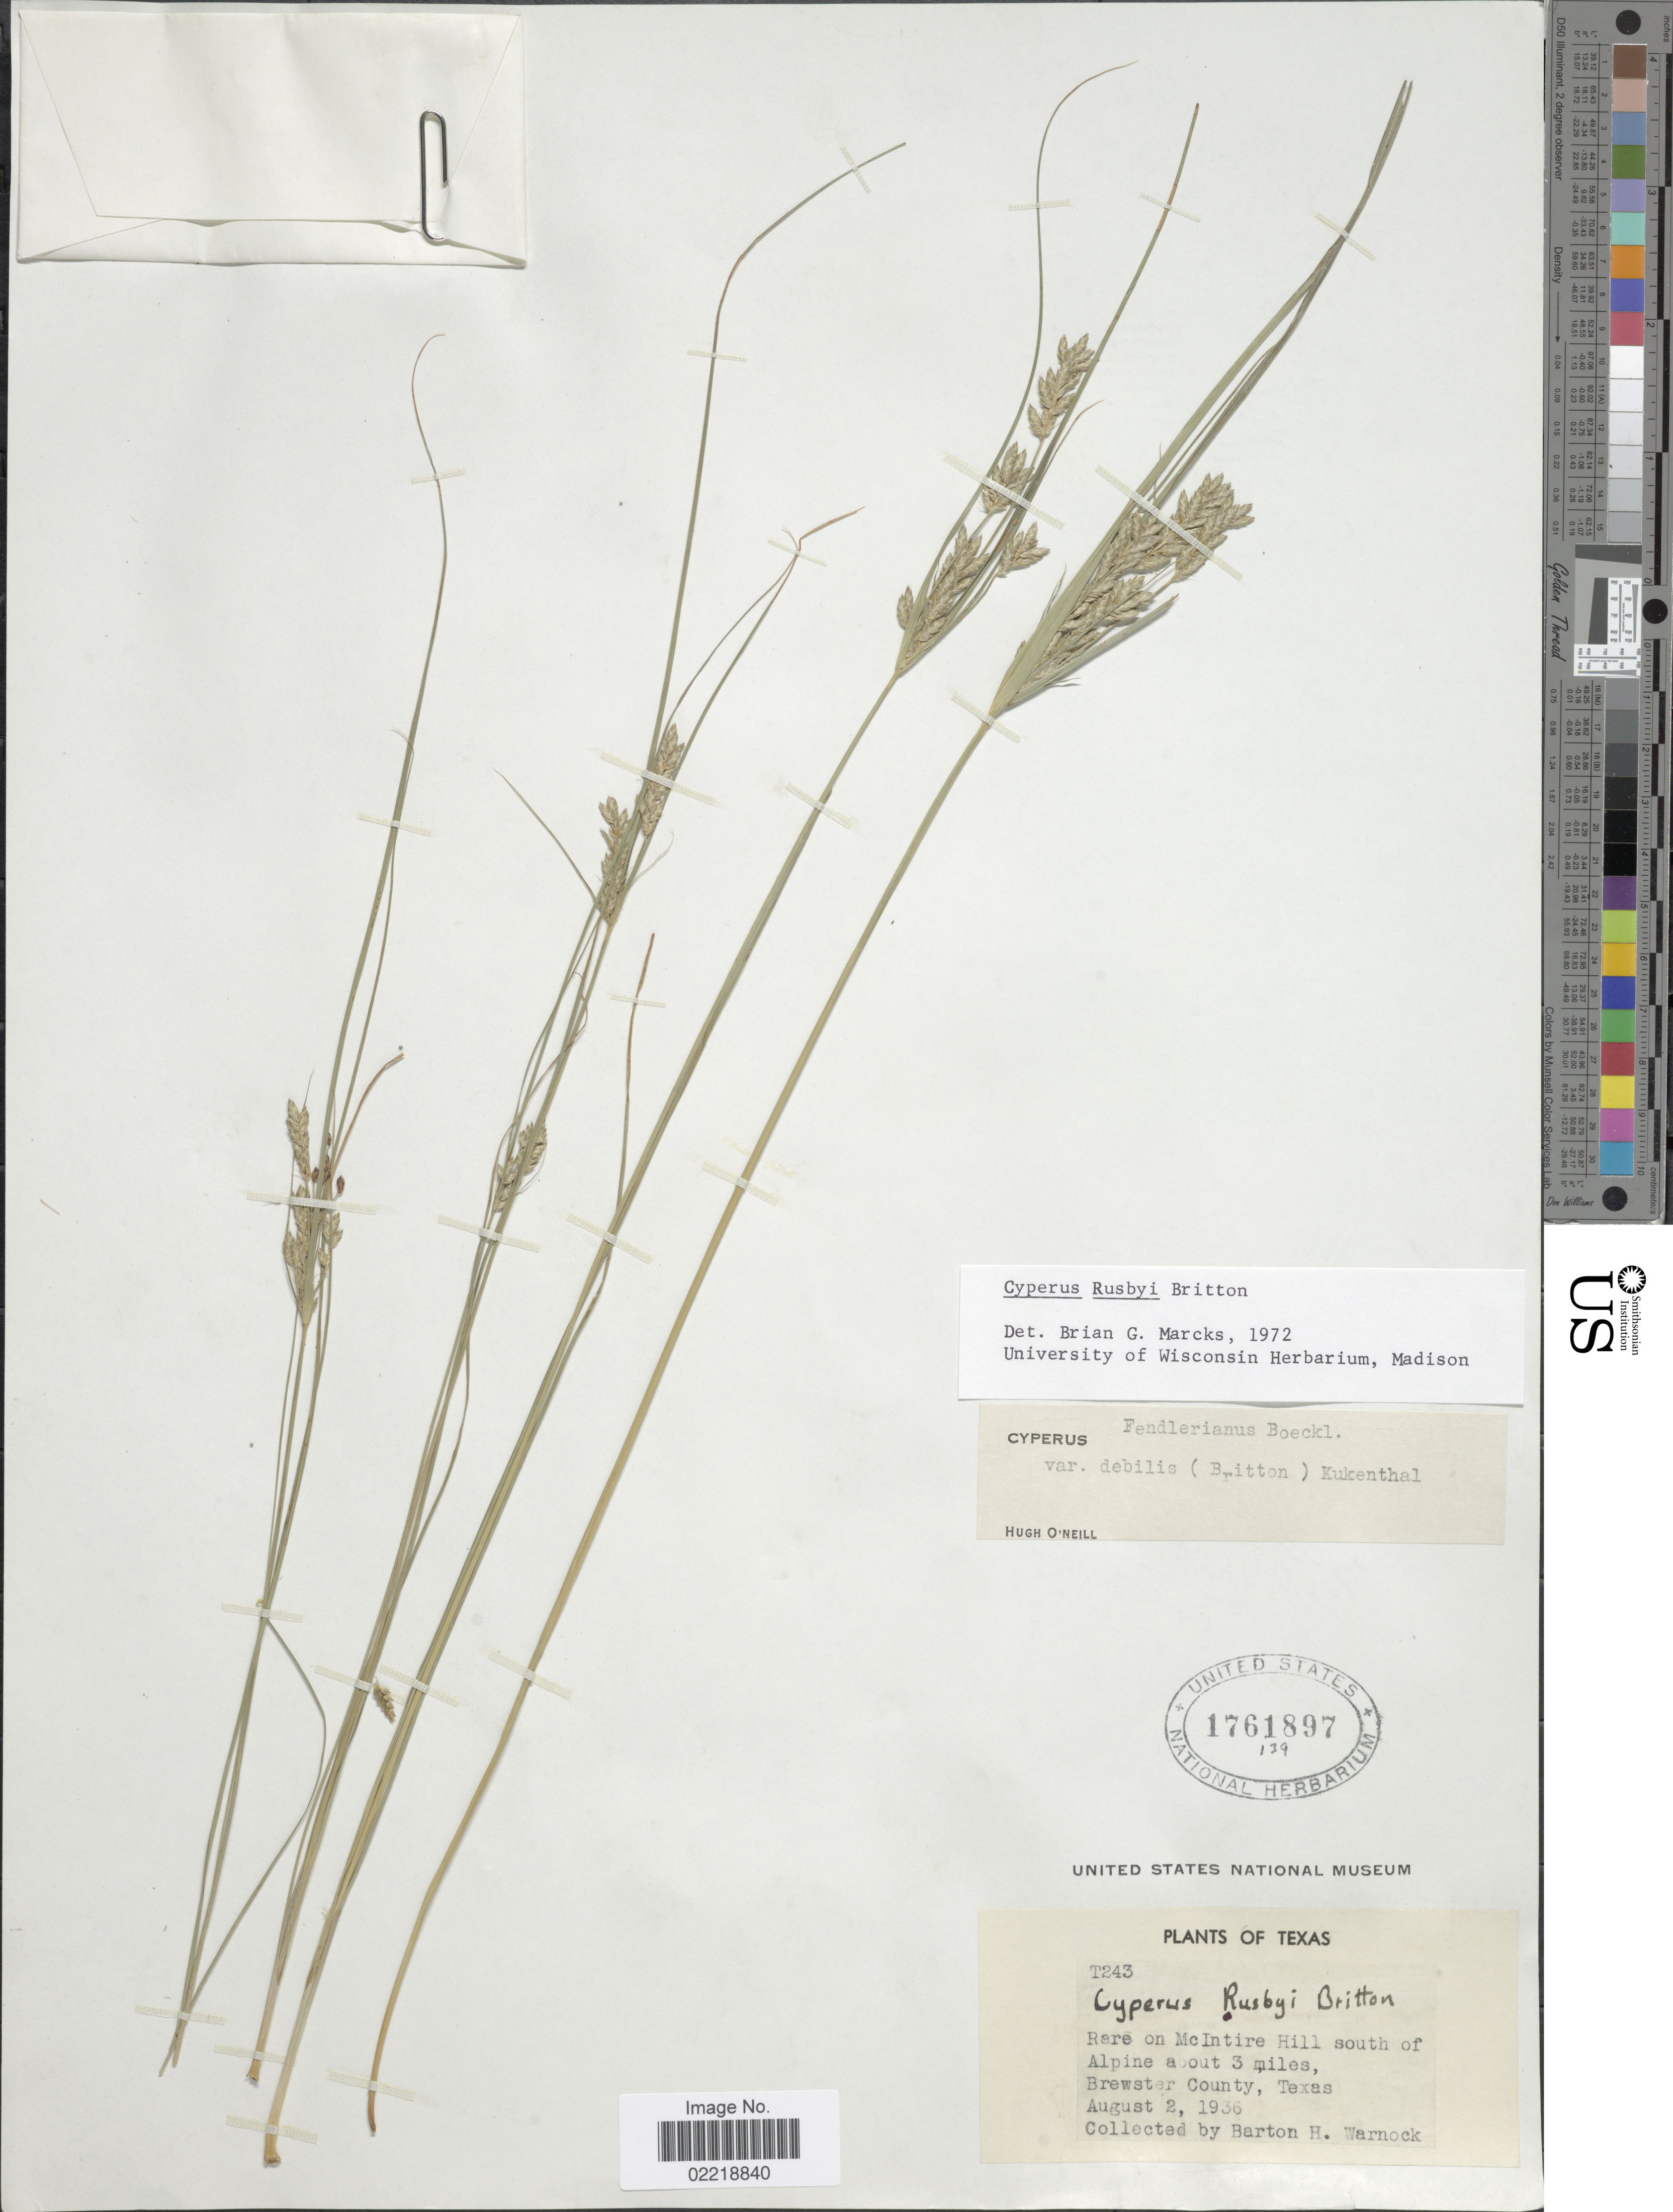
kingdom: Plantae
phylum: Tracheophyta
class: Liliopsida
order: Poales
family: Cyperaceae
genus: Cyperus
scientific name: Cyperus sphaerolepis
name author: Boeckeler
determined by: Strong, Mark T., (BOT), Smithsonian Institution - National Museum of Natural History (UNITED STATES)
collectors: B. H. Warnock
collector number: T243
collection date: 1936-08-02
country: United States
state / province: Texas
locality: Rare on McIntire Hill south of Alpine about 3 miles, Brewster County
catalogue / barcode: US 1761897